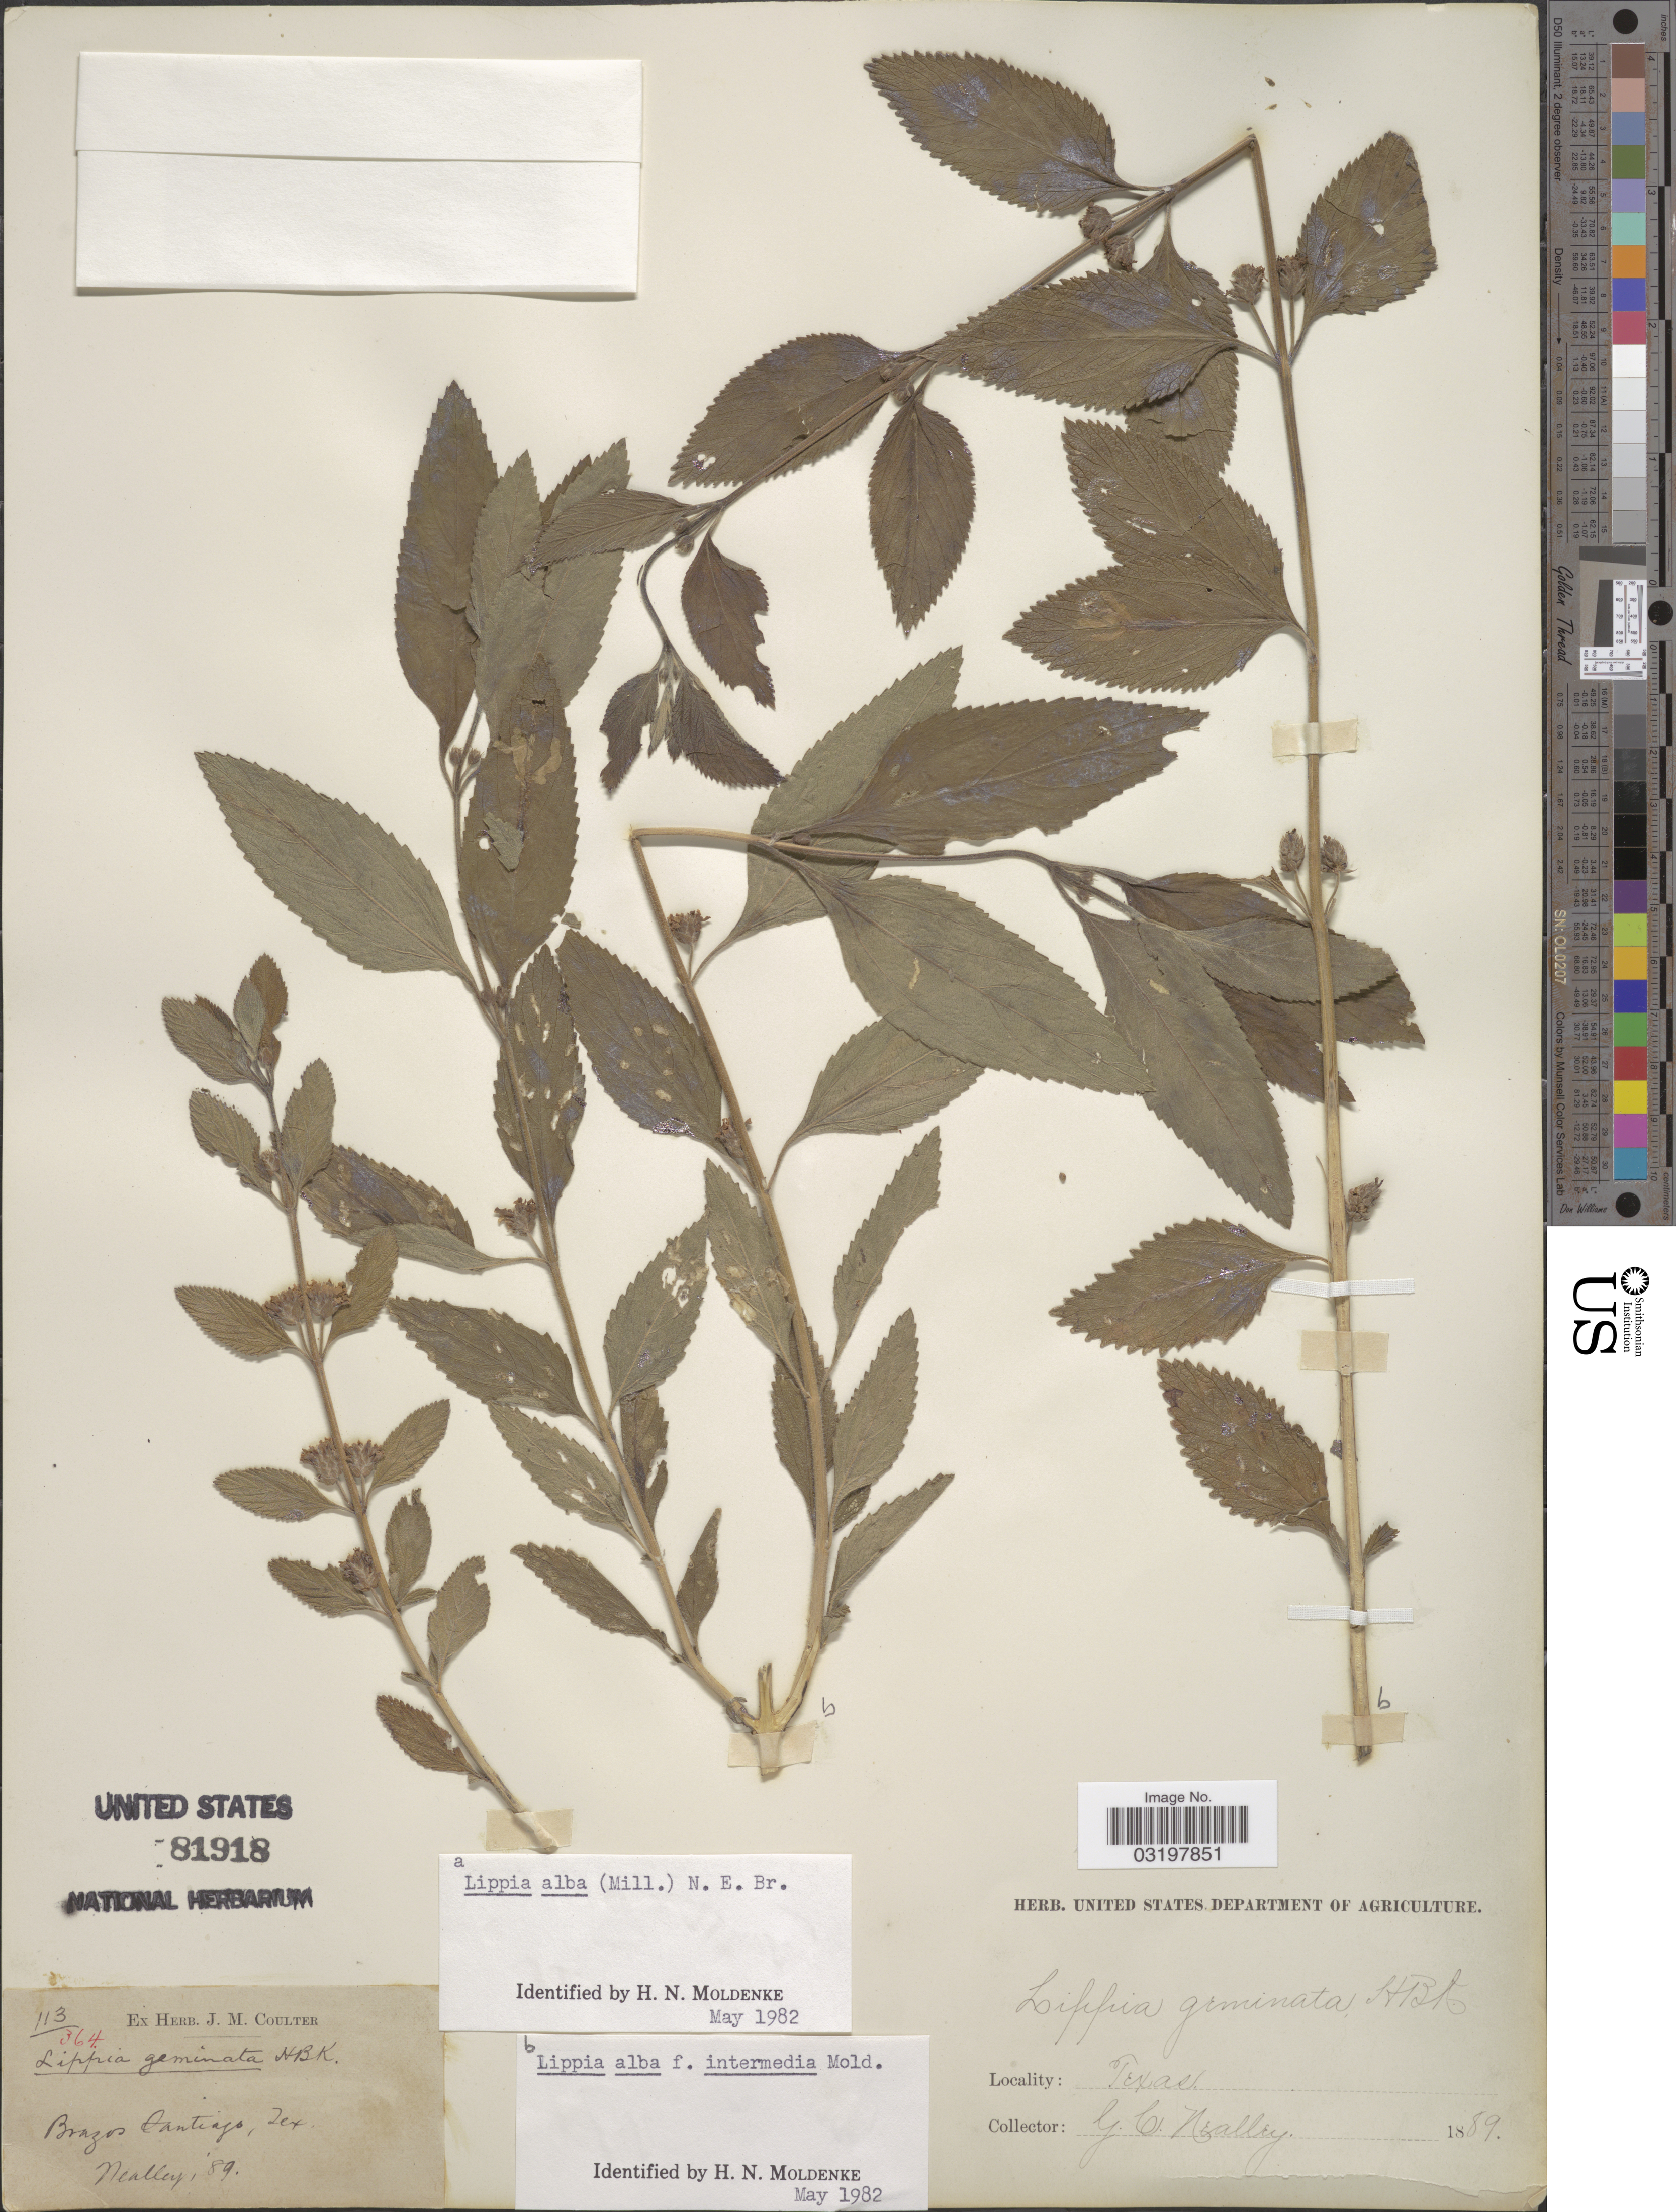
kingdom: Plantae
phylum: Tracheophyta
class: Magnoliopsida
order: Lamiales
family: Verbenaceae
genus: Lippia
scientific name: Lippia alba f. intermedia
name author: Moldenke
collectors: G. Neally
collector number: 113/364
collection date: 1889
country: United States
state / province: Texas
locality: Brazos Santiago.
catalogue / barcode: US 81918